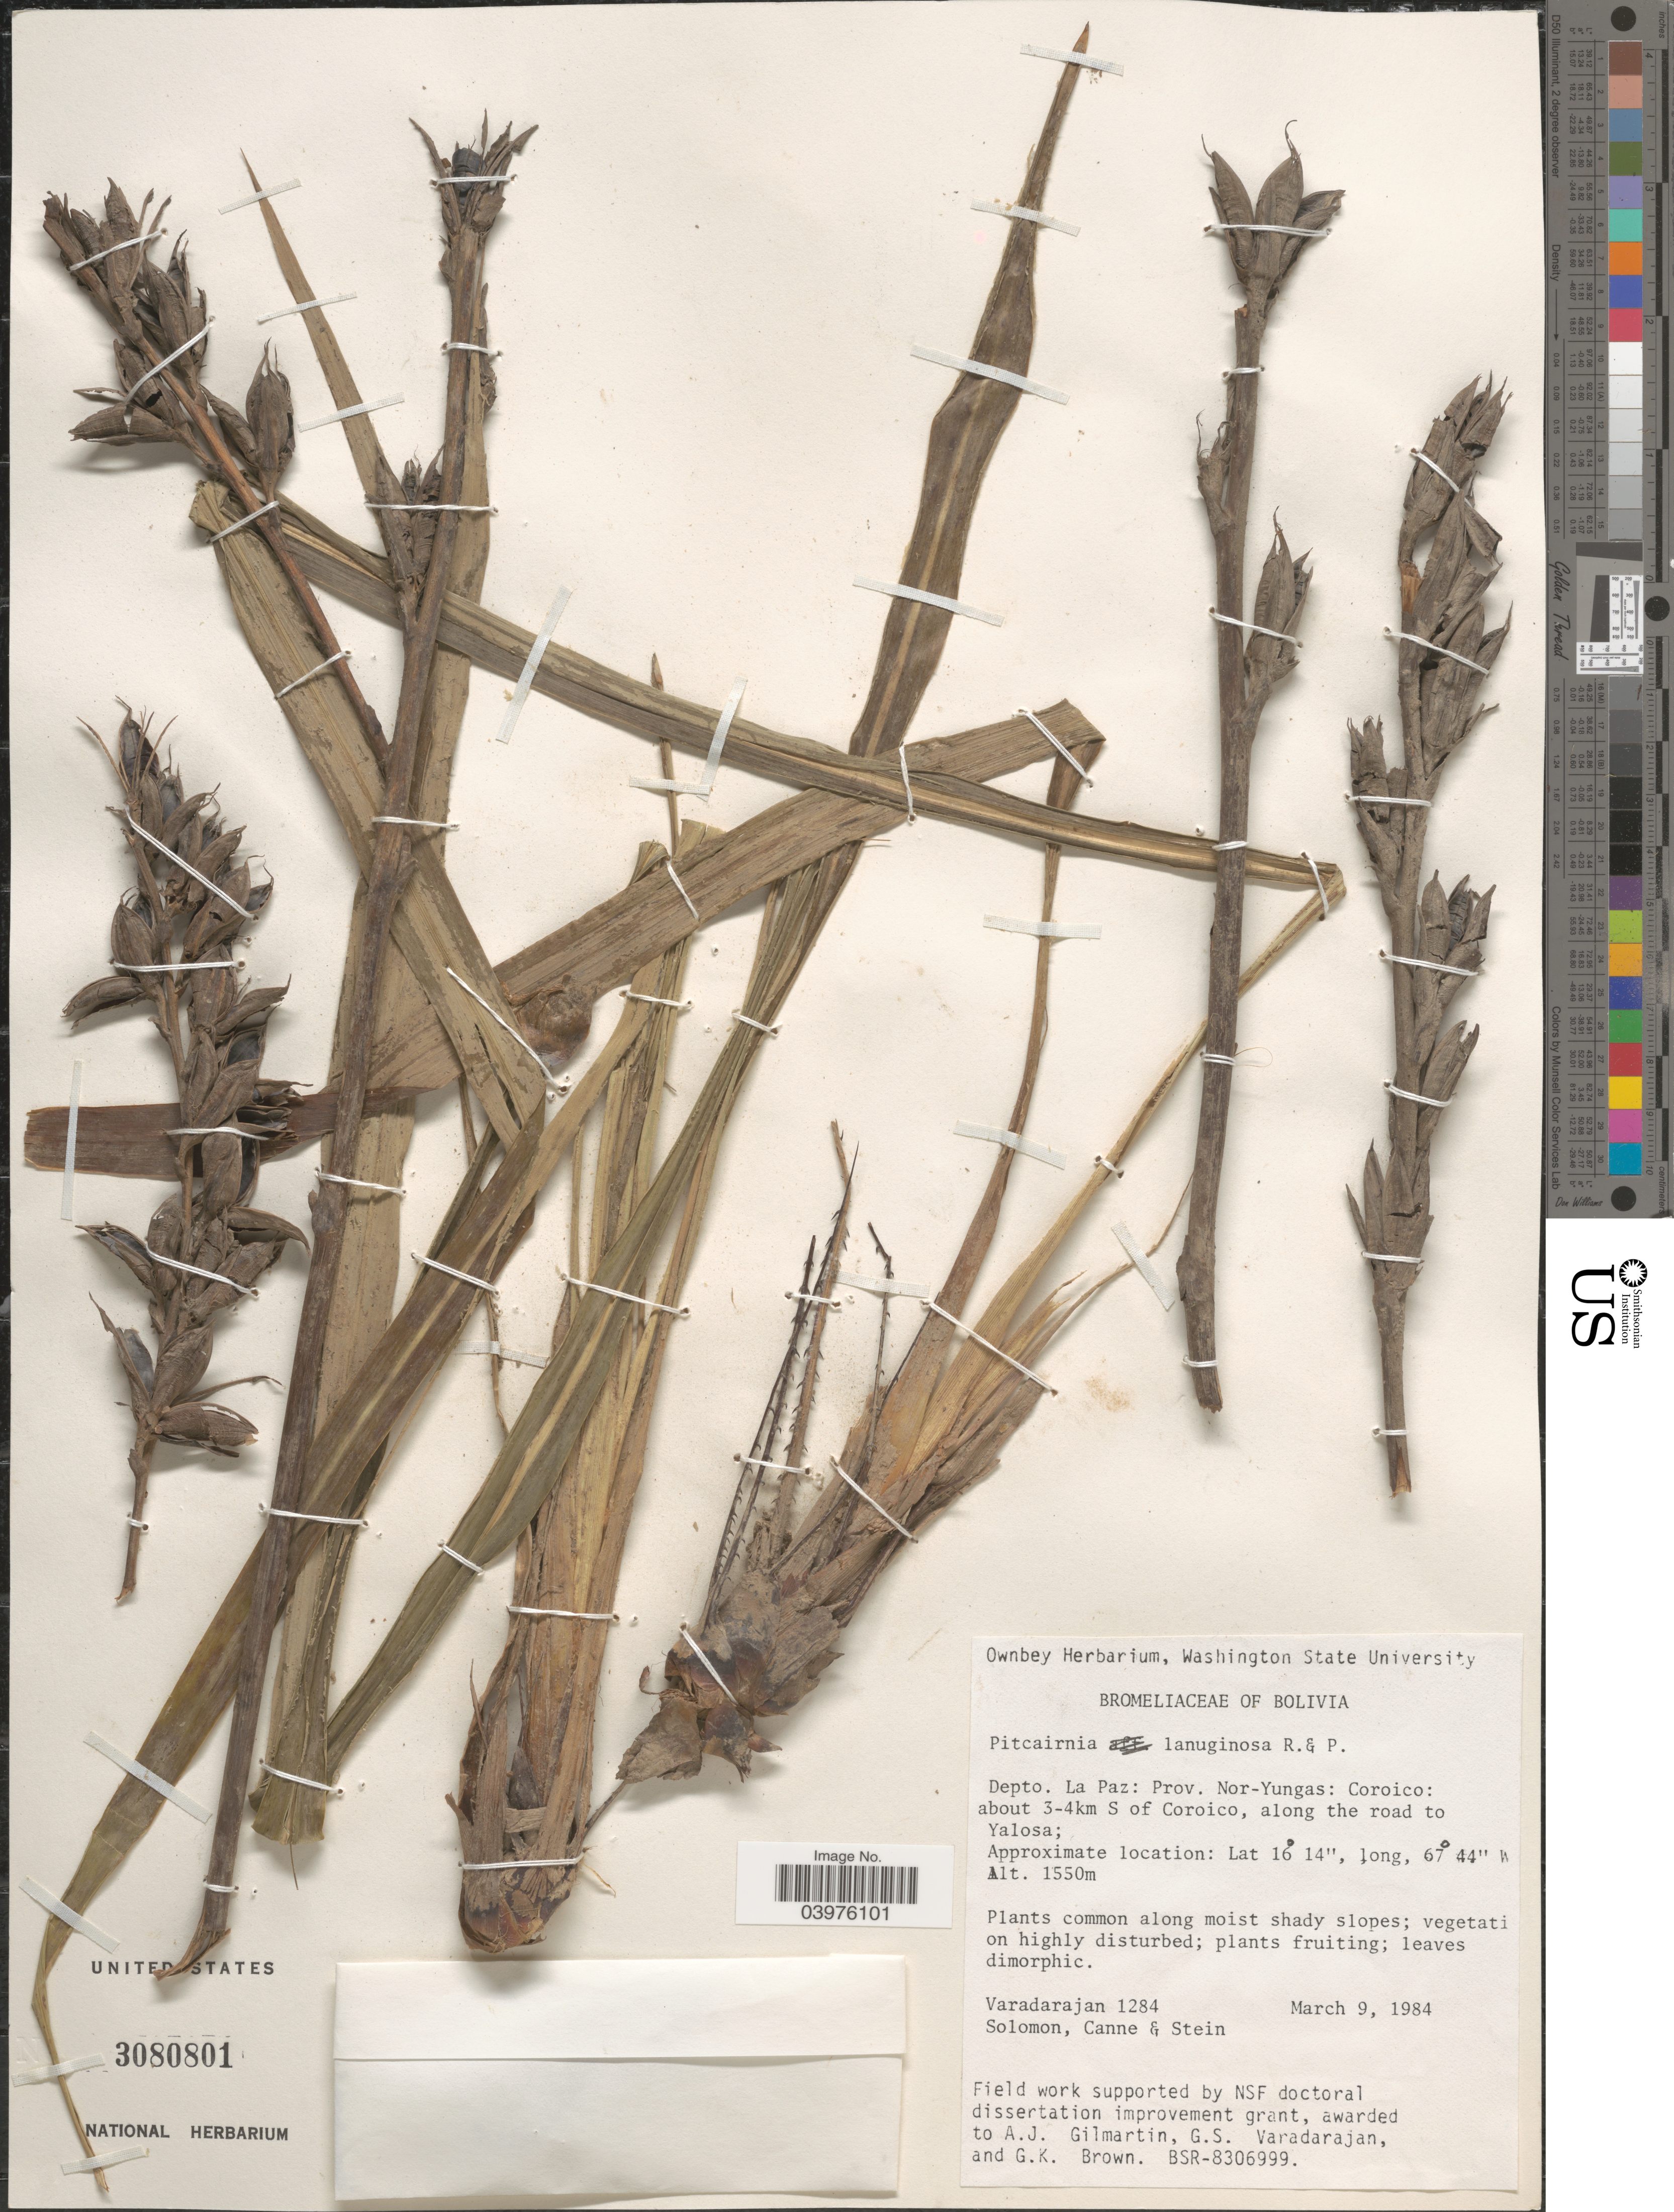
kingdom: Plantae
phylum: Tracheophyta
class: Liliopsida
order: Poales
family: Bromeliaceae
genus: Pitcairnia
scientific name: Pitcairnia lanuginosa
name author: Ruiz & Pav.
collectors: G. S. Varadarajan, Solomon, Canne & Stein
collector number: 1284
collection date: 1984-03-09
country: Bolivia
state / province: La Paz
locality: Depto. La Paz: Prov. Nor-Yungas: Coroico: about 3-4km S of Coroico, along the road to Yalosa.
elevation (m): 1550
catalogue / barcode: US 3080801